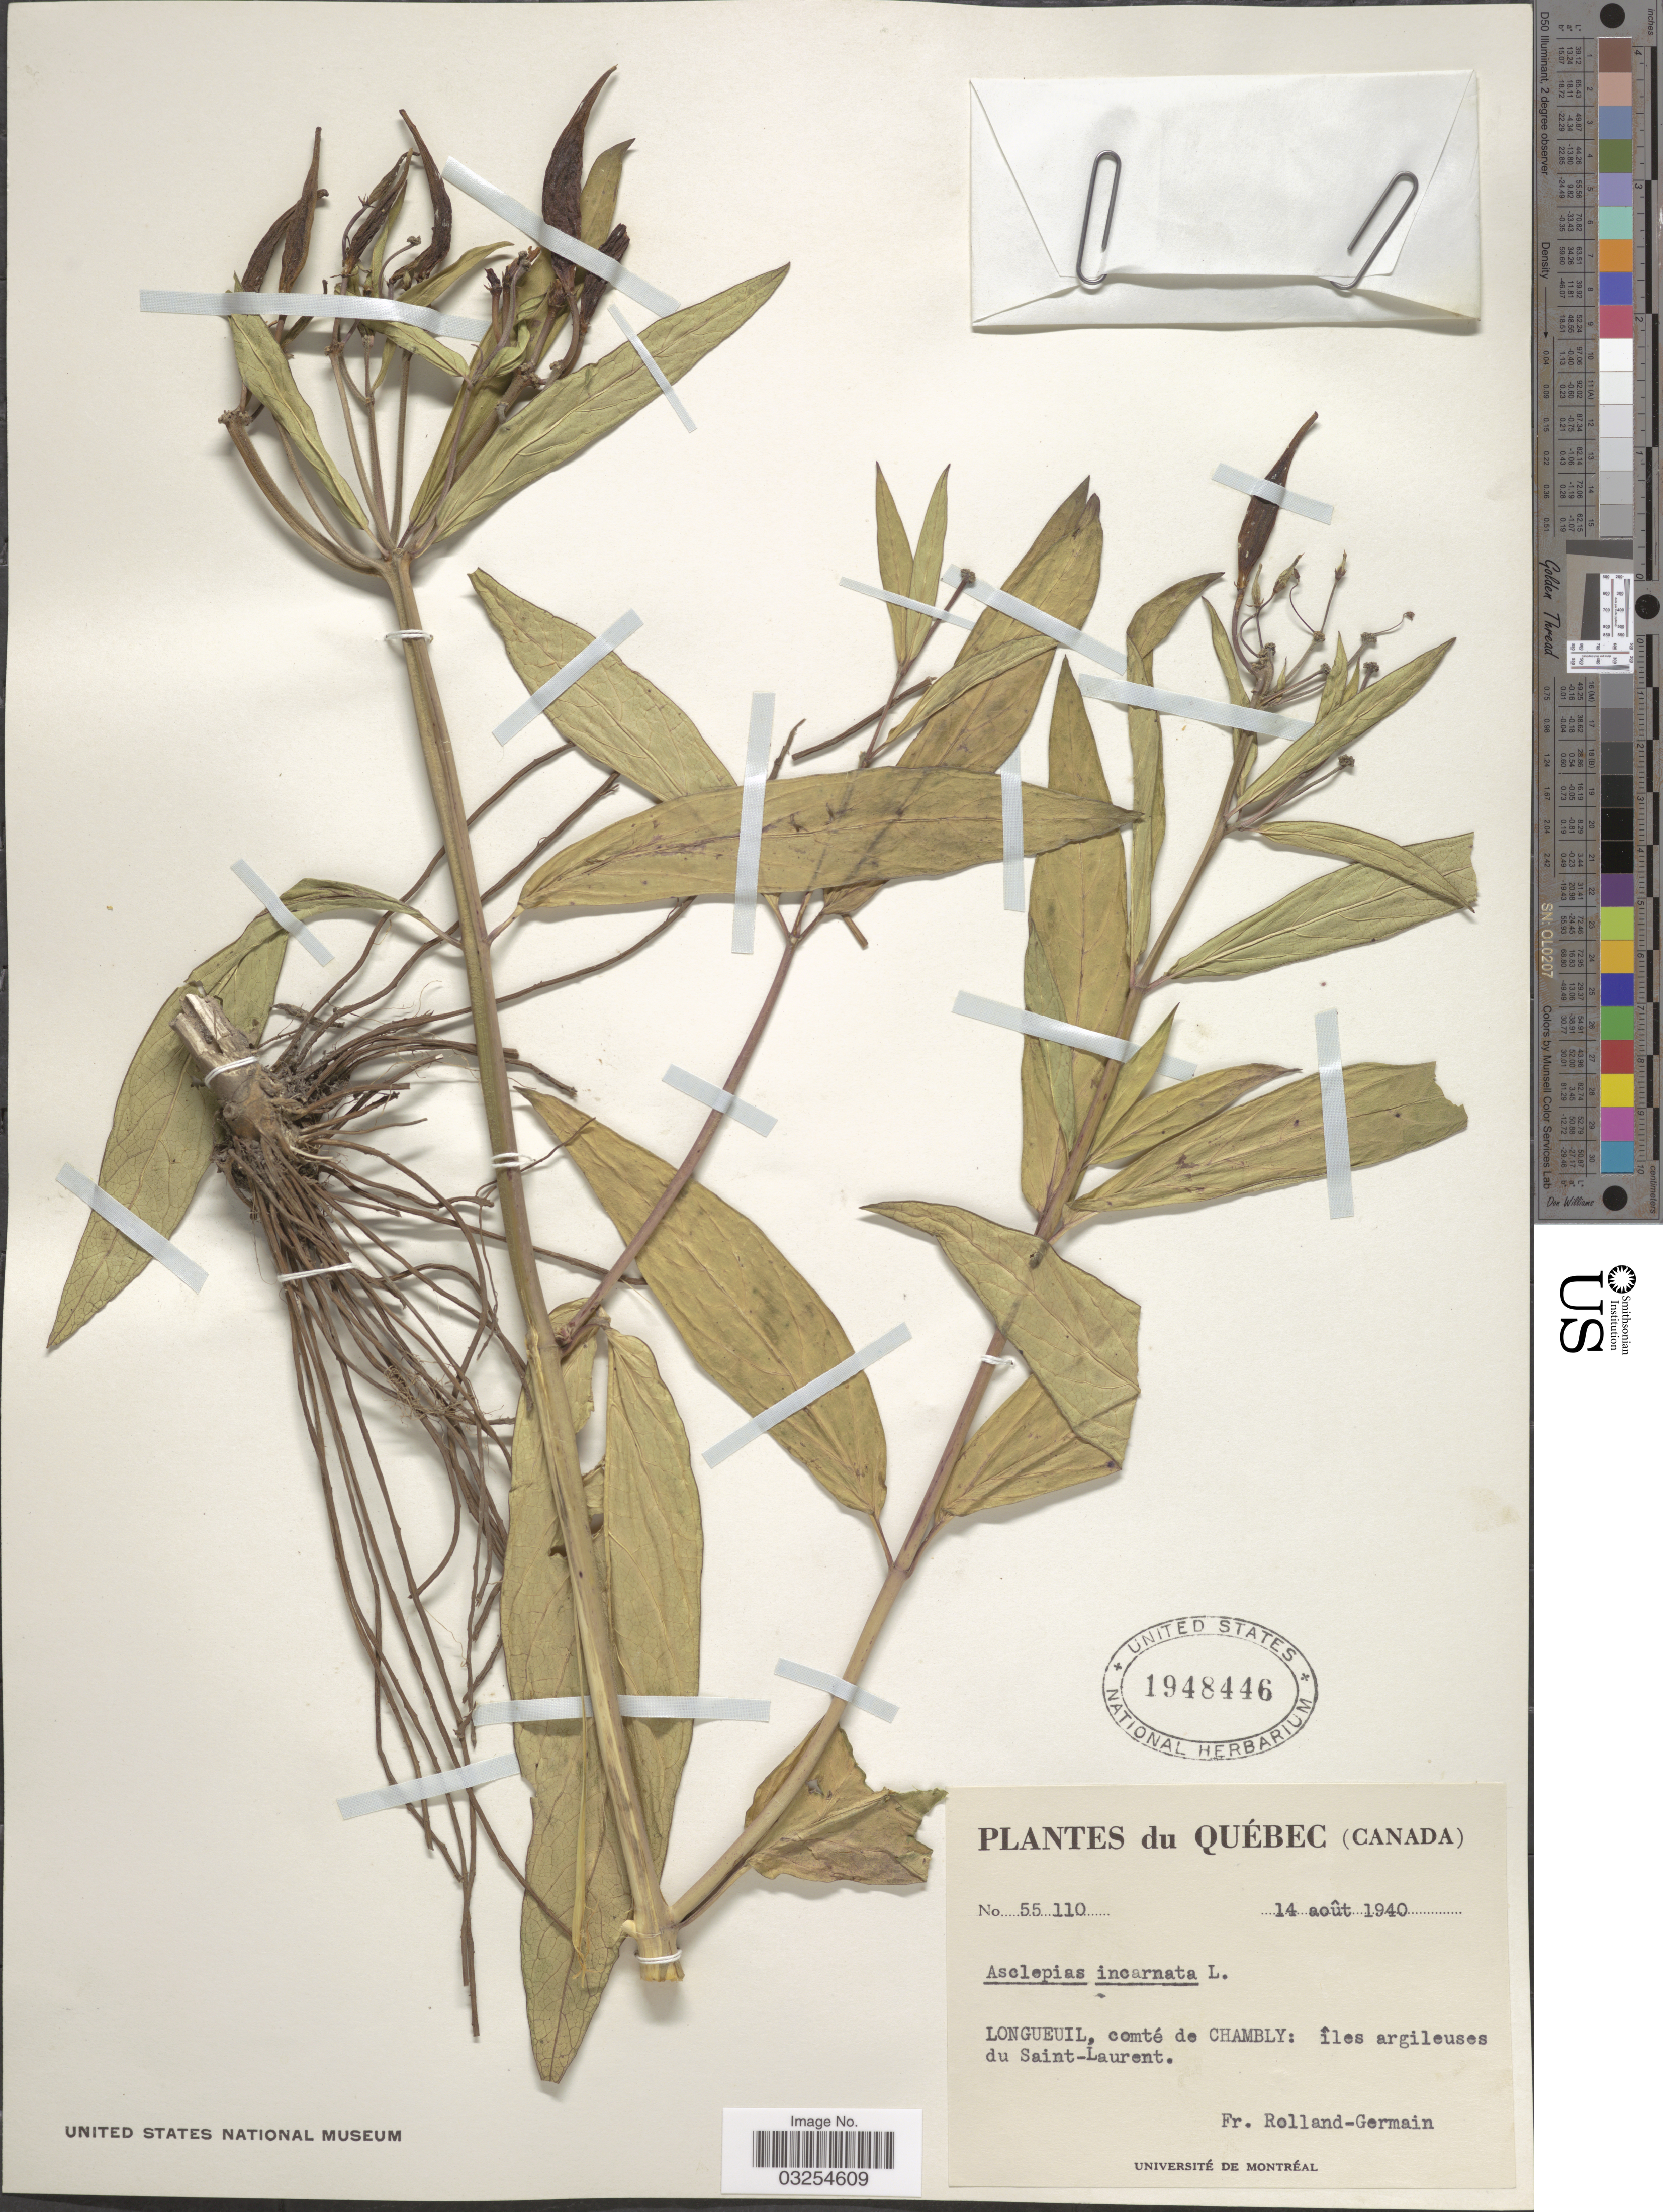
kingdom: Plantae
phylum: Tracheophyta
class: Magnoliopsida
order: Gentianales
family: Apocynaceae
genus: Asclepias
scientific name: Asclepias incarnata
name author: L.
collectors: Rolland-Germain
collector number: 55110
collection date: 1940-08-14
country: Canada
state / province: Quebec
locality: Longueuil, comté de Chambly: îles argileuses du Saint-Laurent.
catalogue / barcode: US 1948446